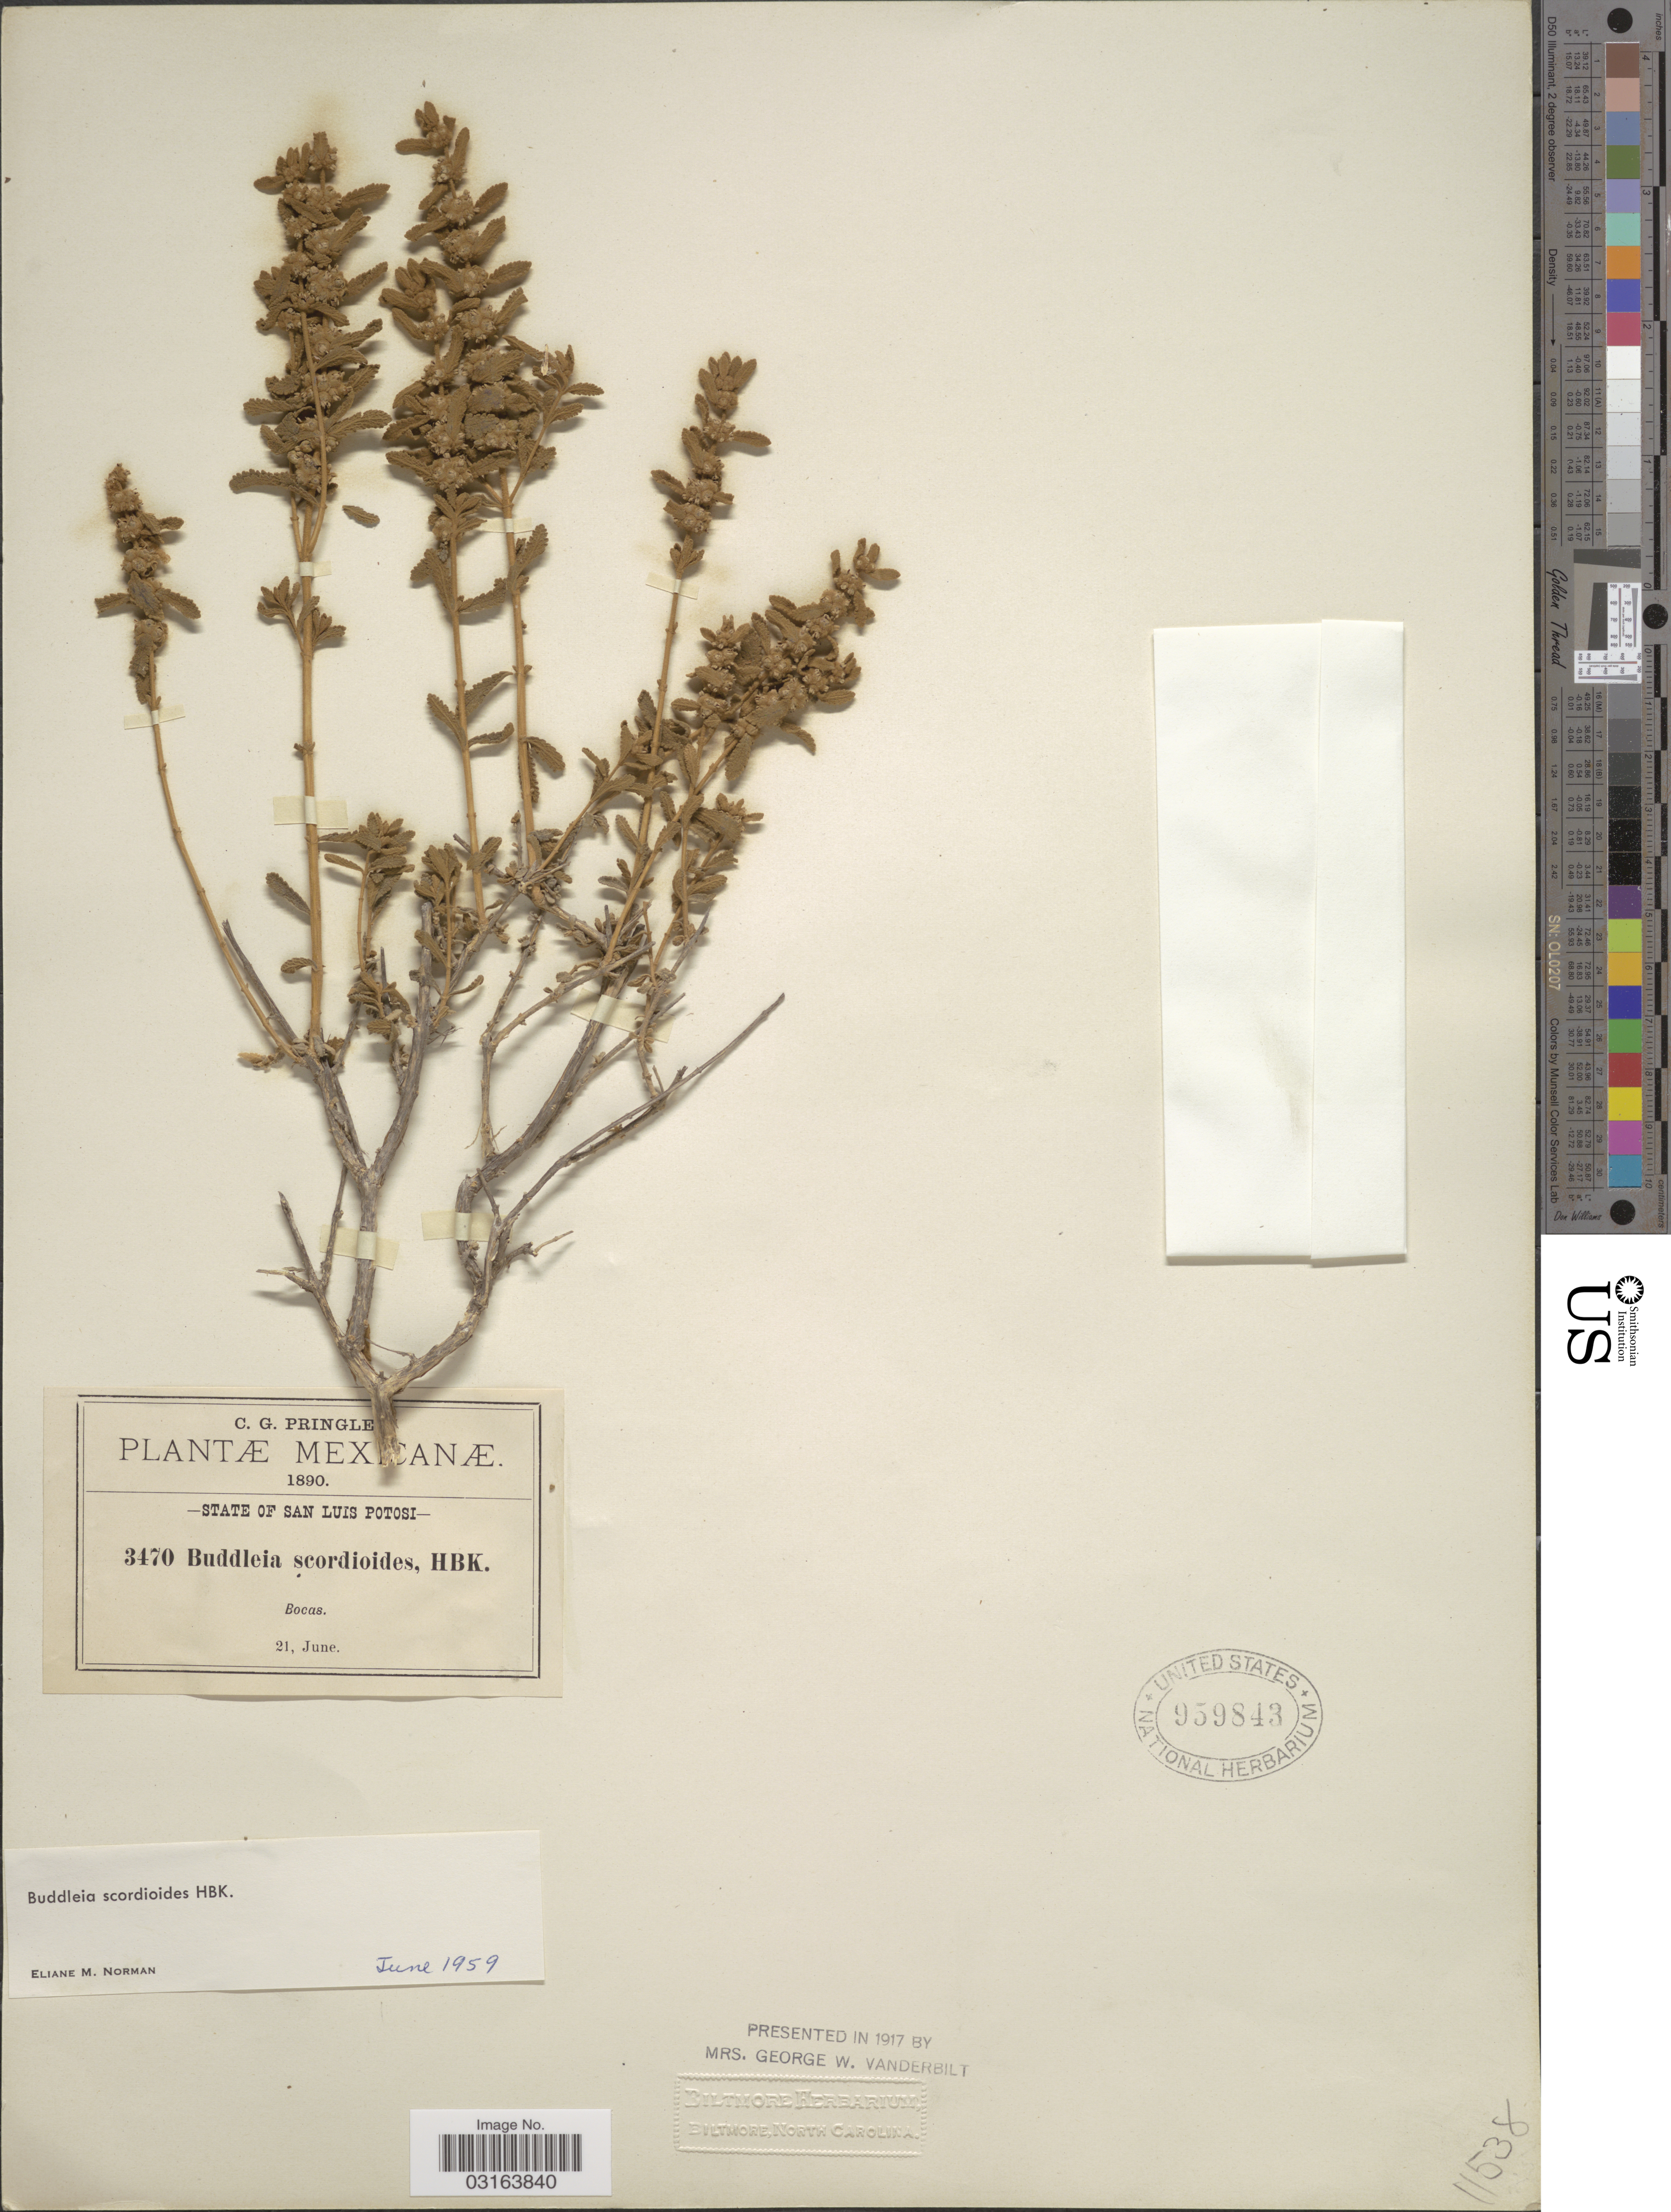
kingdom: Plantae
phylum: Tracheophyta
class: Magnoliopsida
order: Lamiales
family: Scrophulariaceae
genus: Buddleja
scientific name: Buddleja scordioides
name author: Kunth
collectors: C. G. Pringle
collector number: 3470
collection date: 1890-06-21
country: Mexico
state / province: San Luis Potosí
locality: Bocas.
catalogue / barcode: US 959843